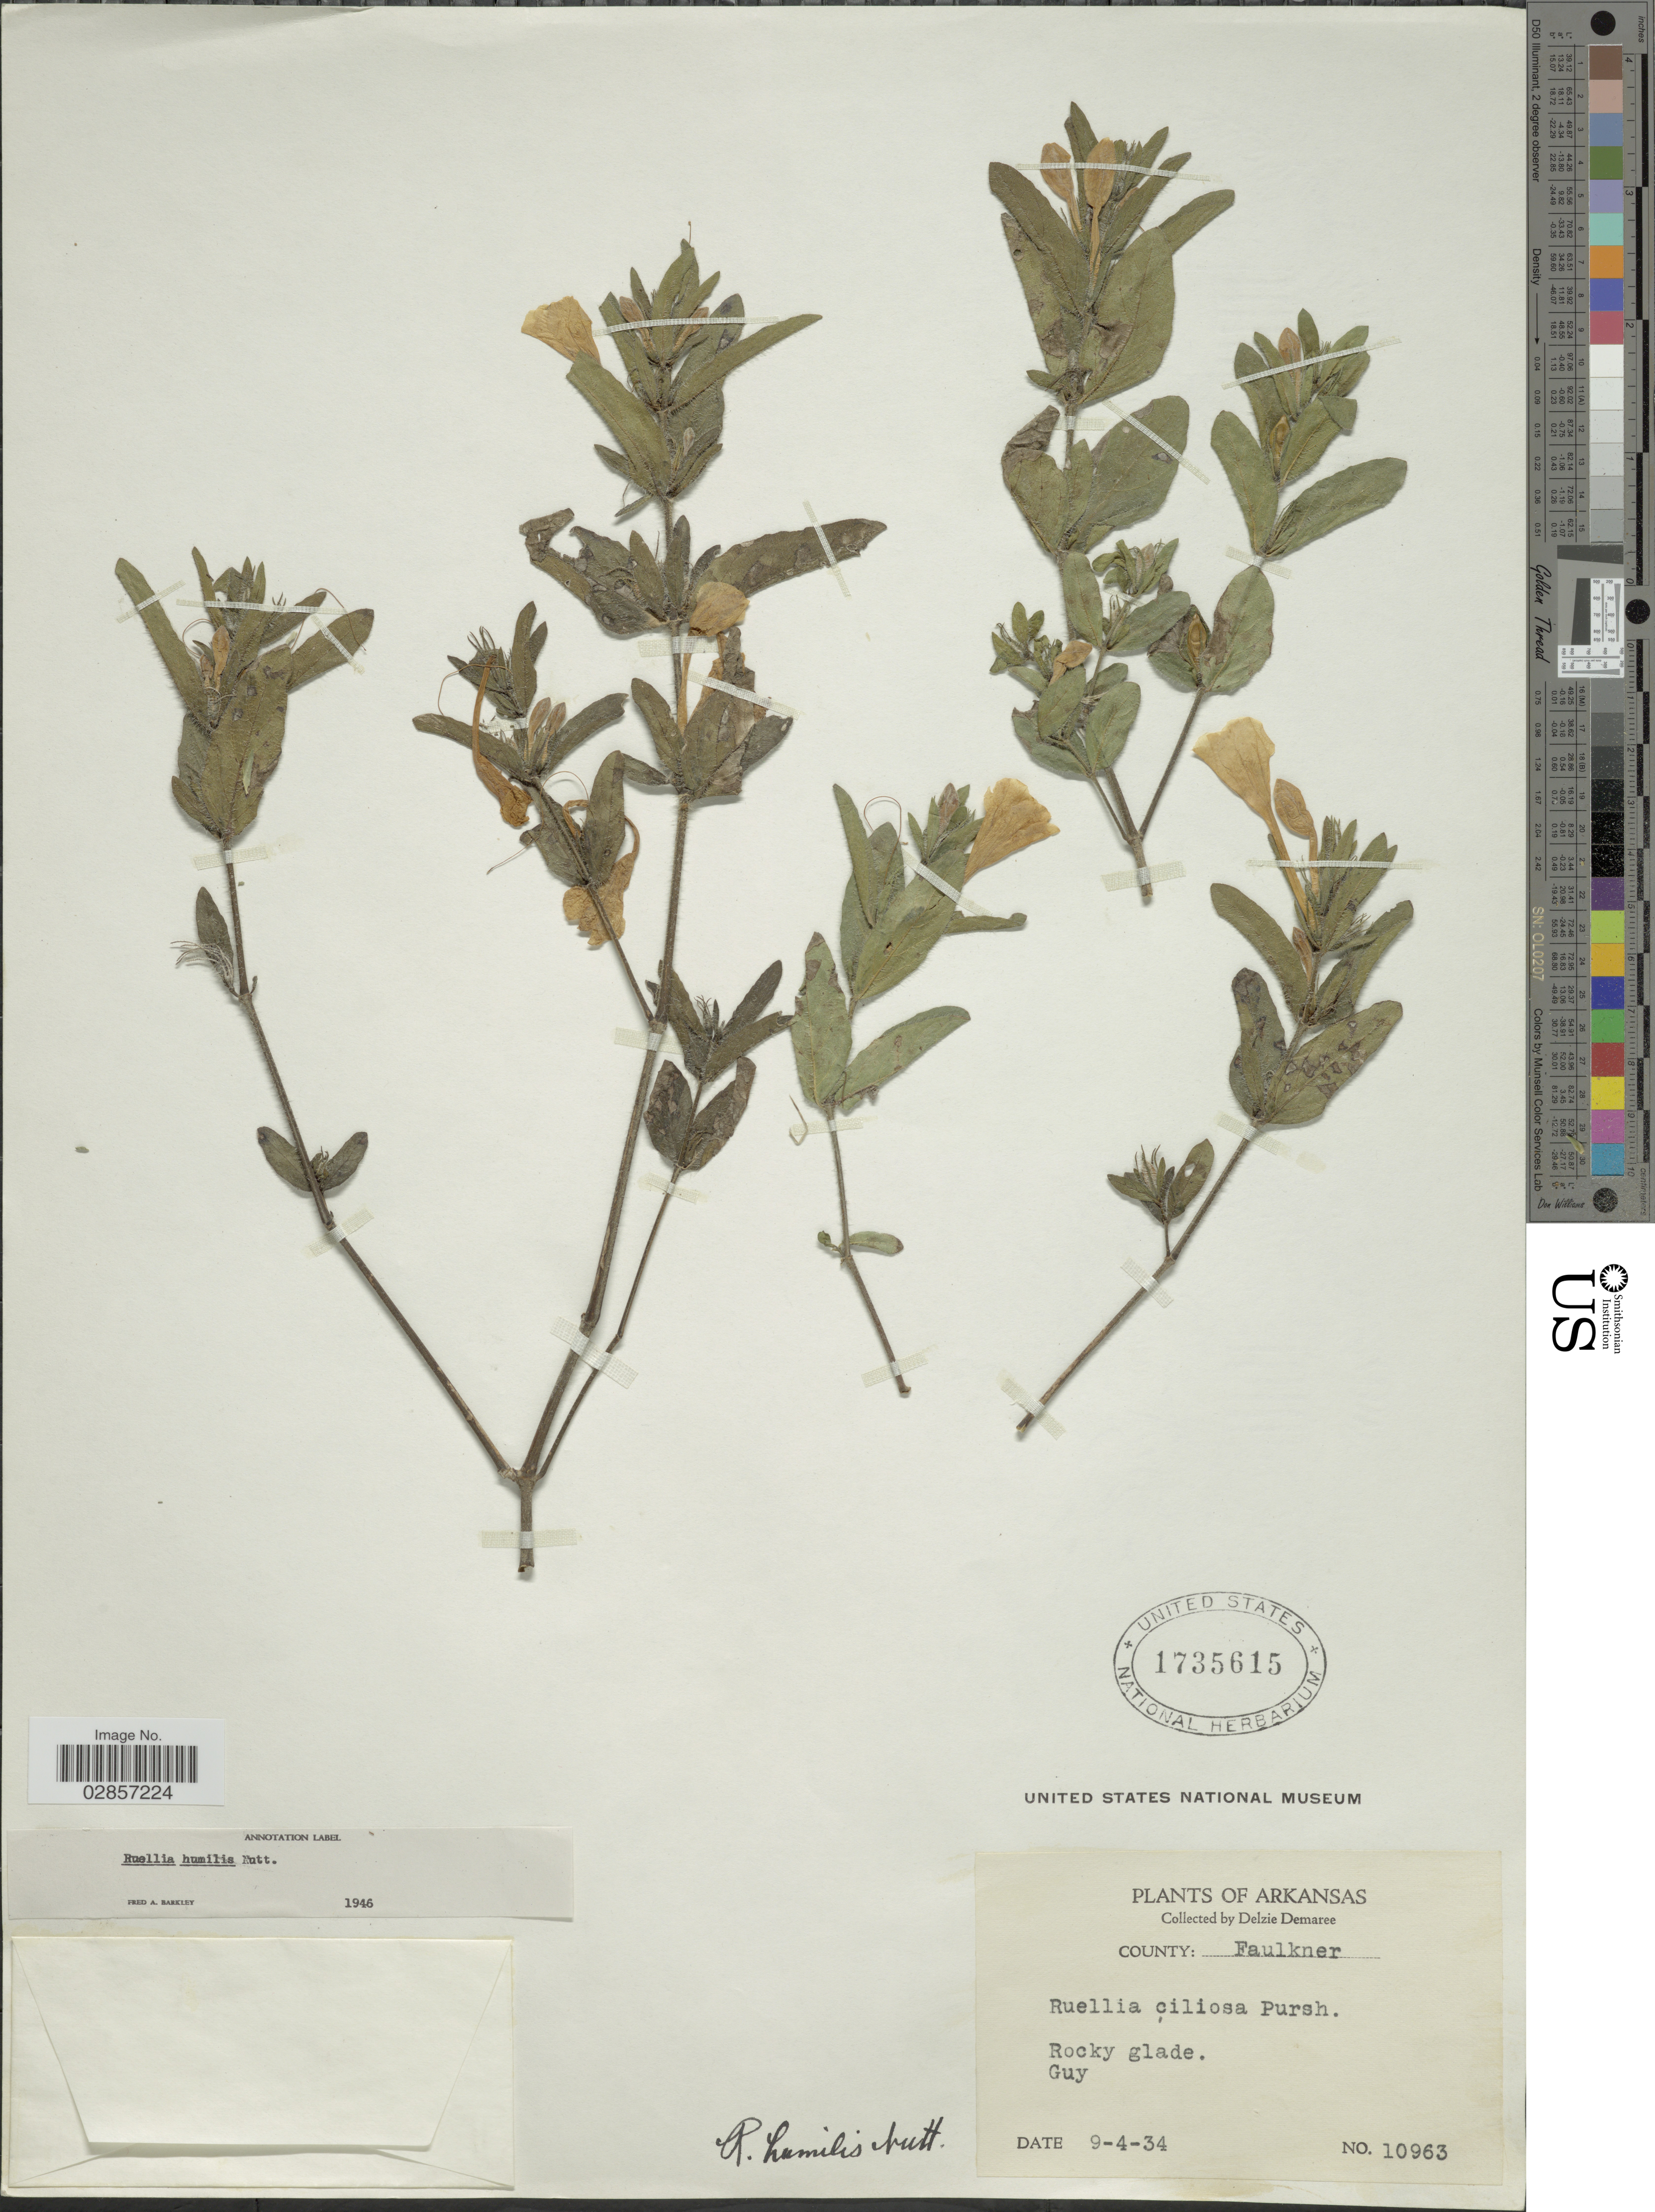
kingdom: Plantae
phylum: Tracheophyta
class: Magnoliopsida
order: Lamiales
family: Acanthaceae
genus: Ruellia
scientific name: Ruellia humilis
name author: Nutt.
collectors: D. Demaree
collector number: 10963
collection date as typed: Transcribed d/m/y: 4/9/34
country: United States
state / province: Arkansas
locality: County: Faulkner, Guy.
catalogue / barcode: US 1735615